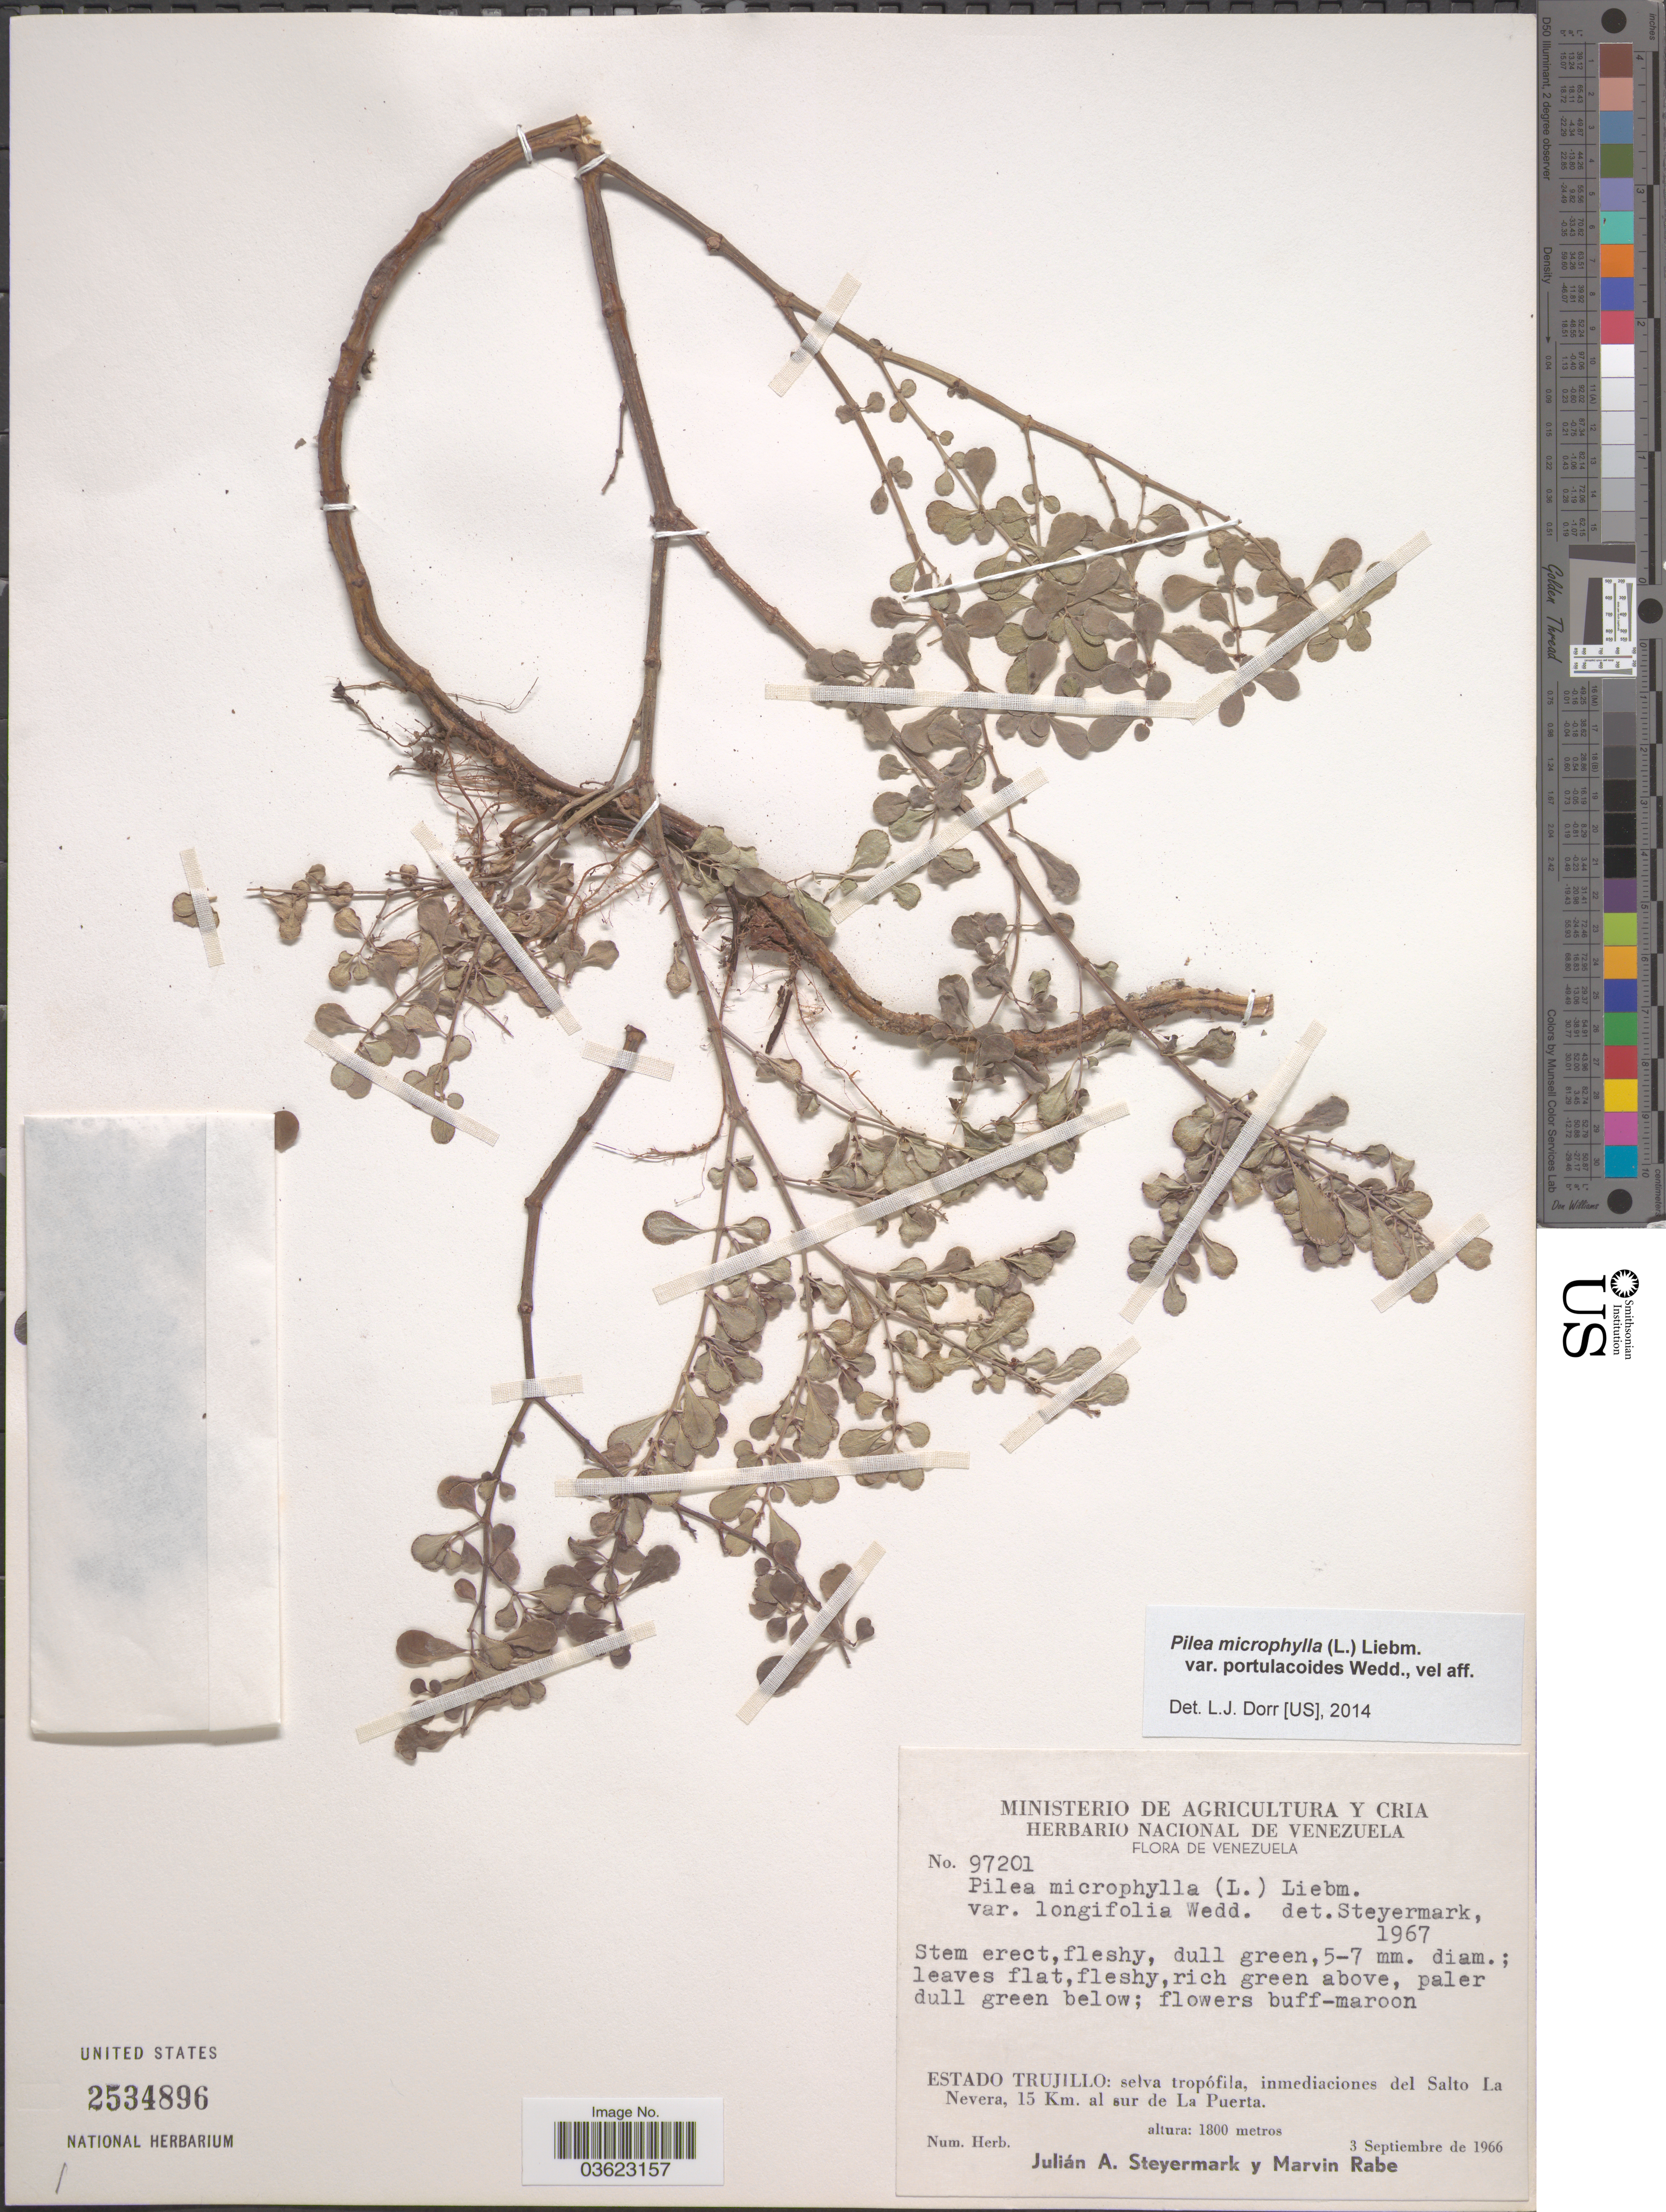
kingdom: Plantae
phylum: Tracheophyta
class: Magnoliopsida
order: Rosales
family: Urticaceae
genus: Pilea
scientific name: Pilea microphylla var. portulacoides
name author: Wedd.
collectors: J. Steyermark & M. Rabe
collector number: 97201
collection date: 1966-09-03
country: Venezuela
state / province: Trujillo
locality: Immediaciones del Salto La Nevera, 15 Km. al sur de La Puerta.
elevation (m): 1800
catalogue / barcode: US 2534896